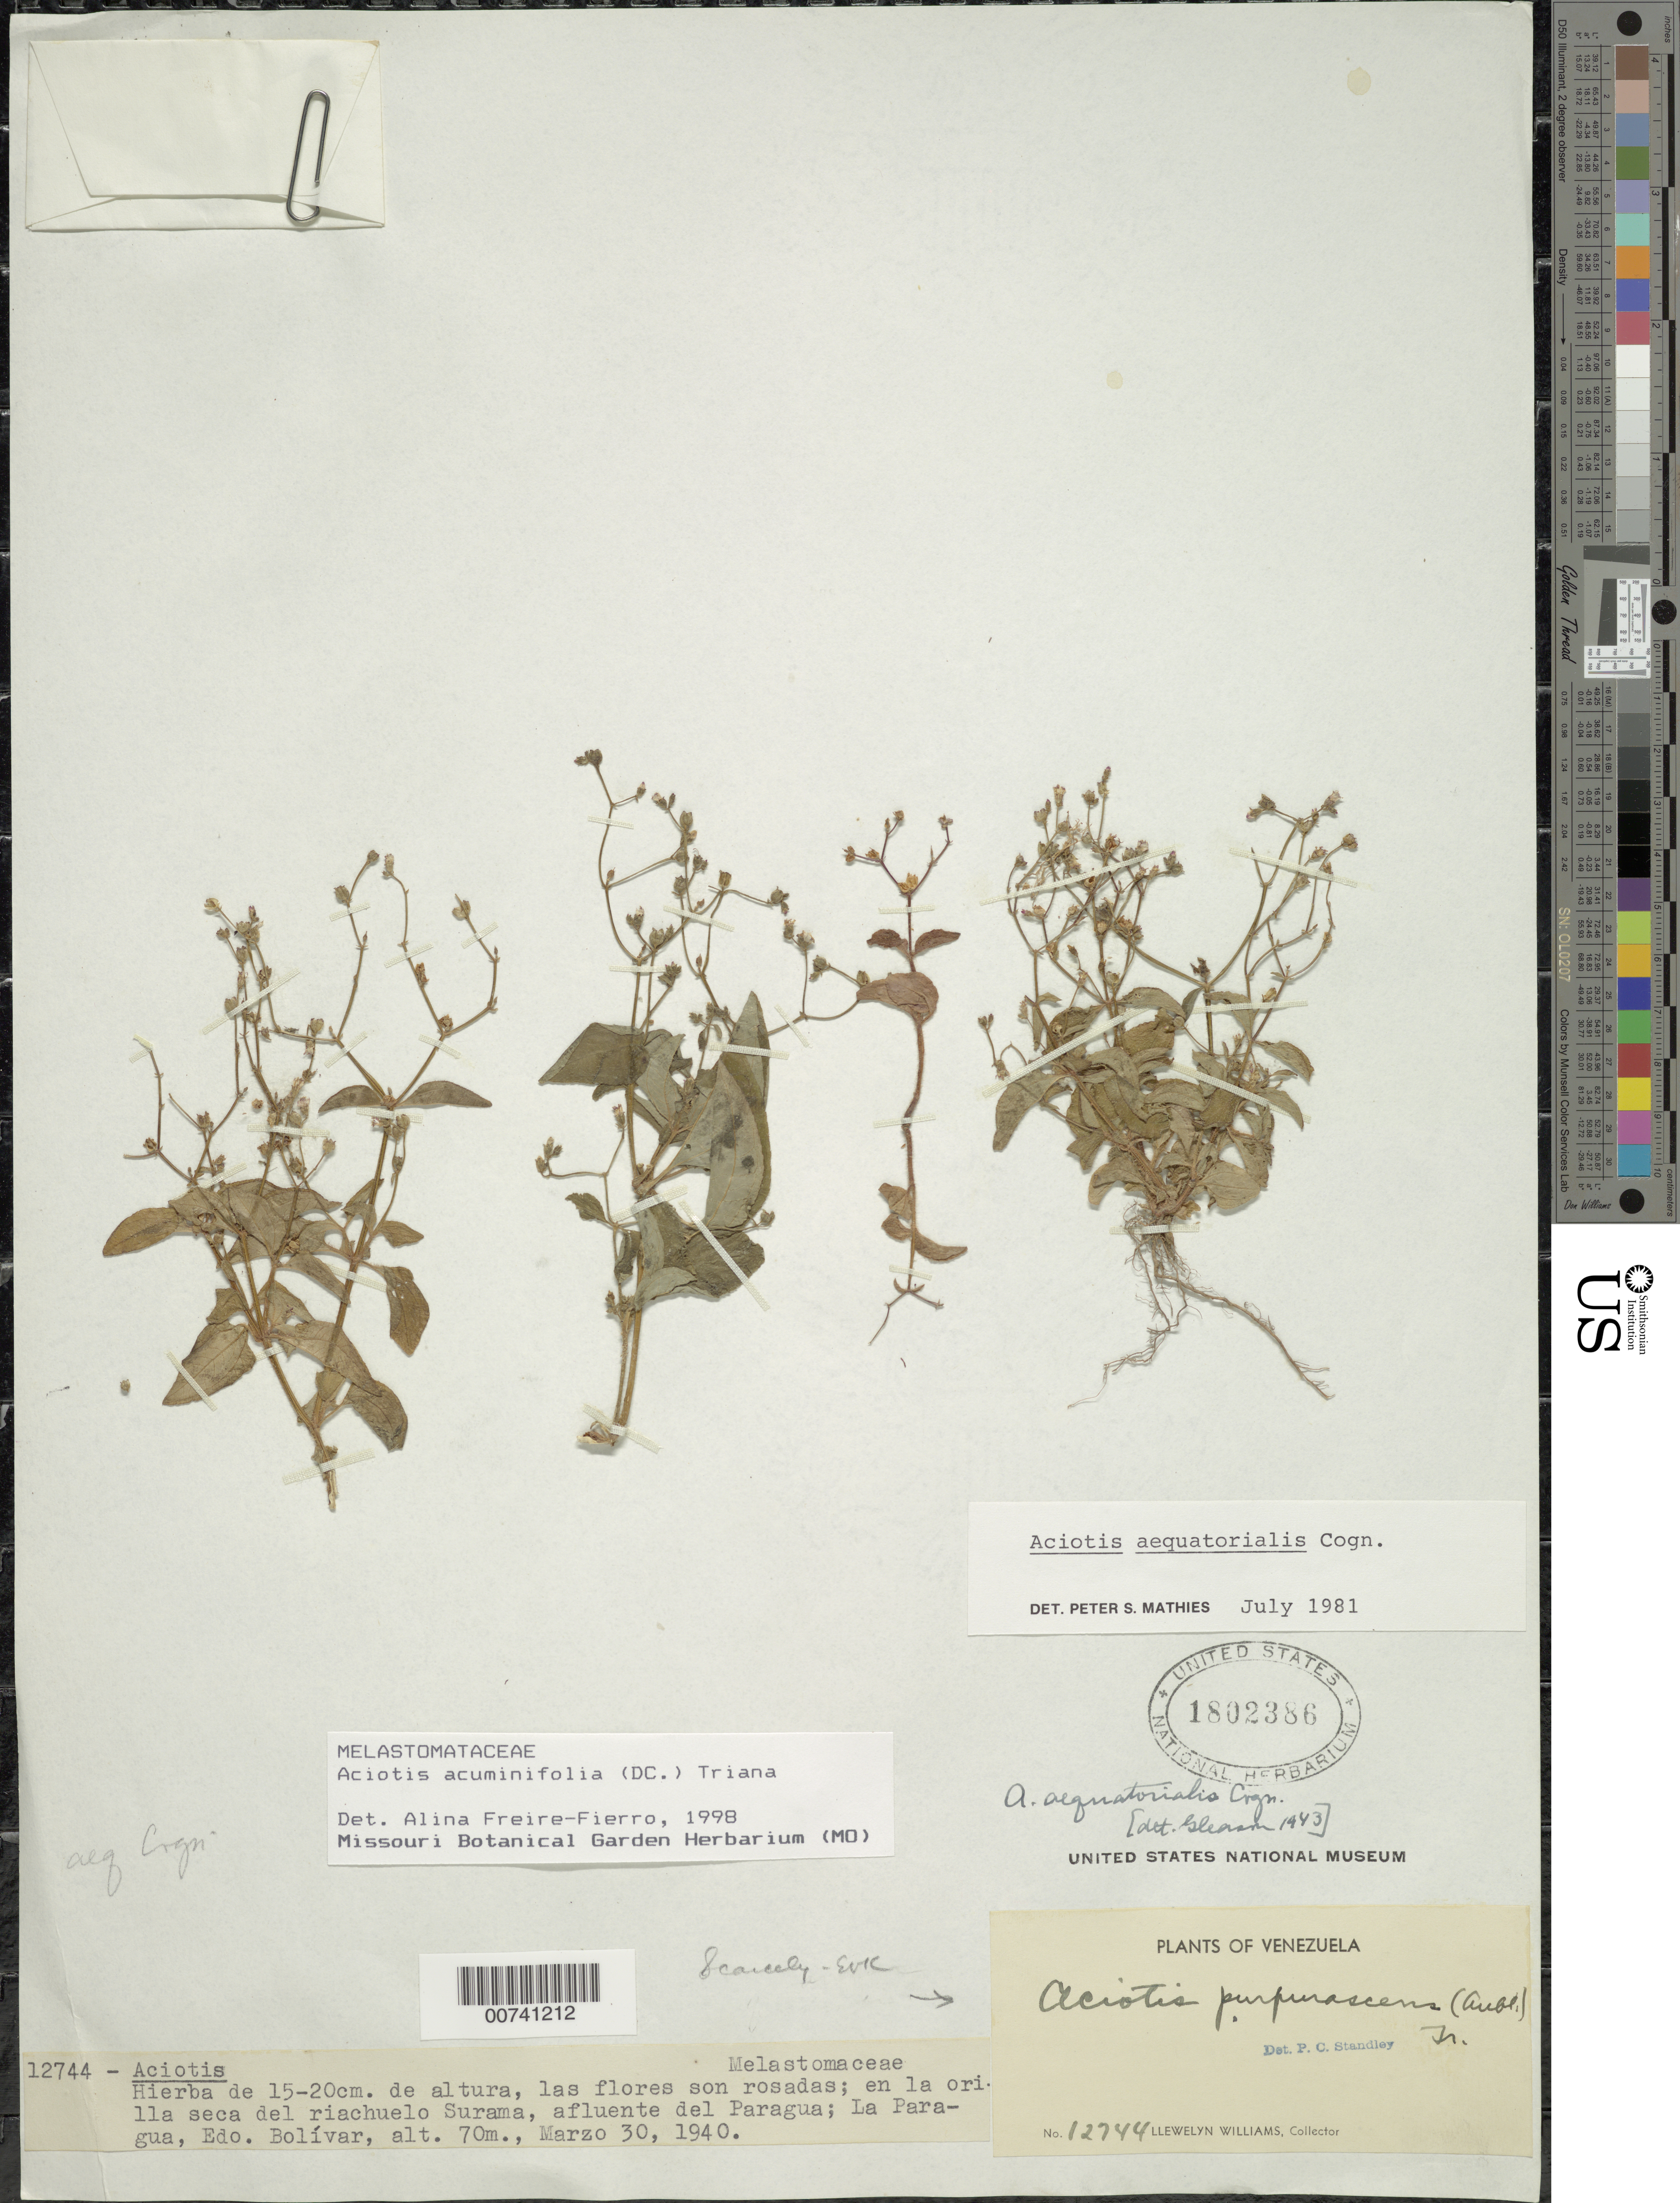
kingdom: Plantae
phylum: Tracheophyta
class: Magnoliopsida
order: Myrtales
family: Melastomataceae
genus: Aciotis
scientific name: Aciotis acuminifolia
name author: (Mart. ex DC.) Triana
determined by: Freire-Fierro, A.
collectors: Ll. Williams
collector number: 12744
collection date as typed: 30-Mar-40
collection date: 1940-03-30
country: Venezuela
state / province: Bolívar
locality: La Paragua, riachuelo Surama, afluente del Paragua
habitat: Orilla seca del riachuelo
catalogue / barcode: US 1802386